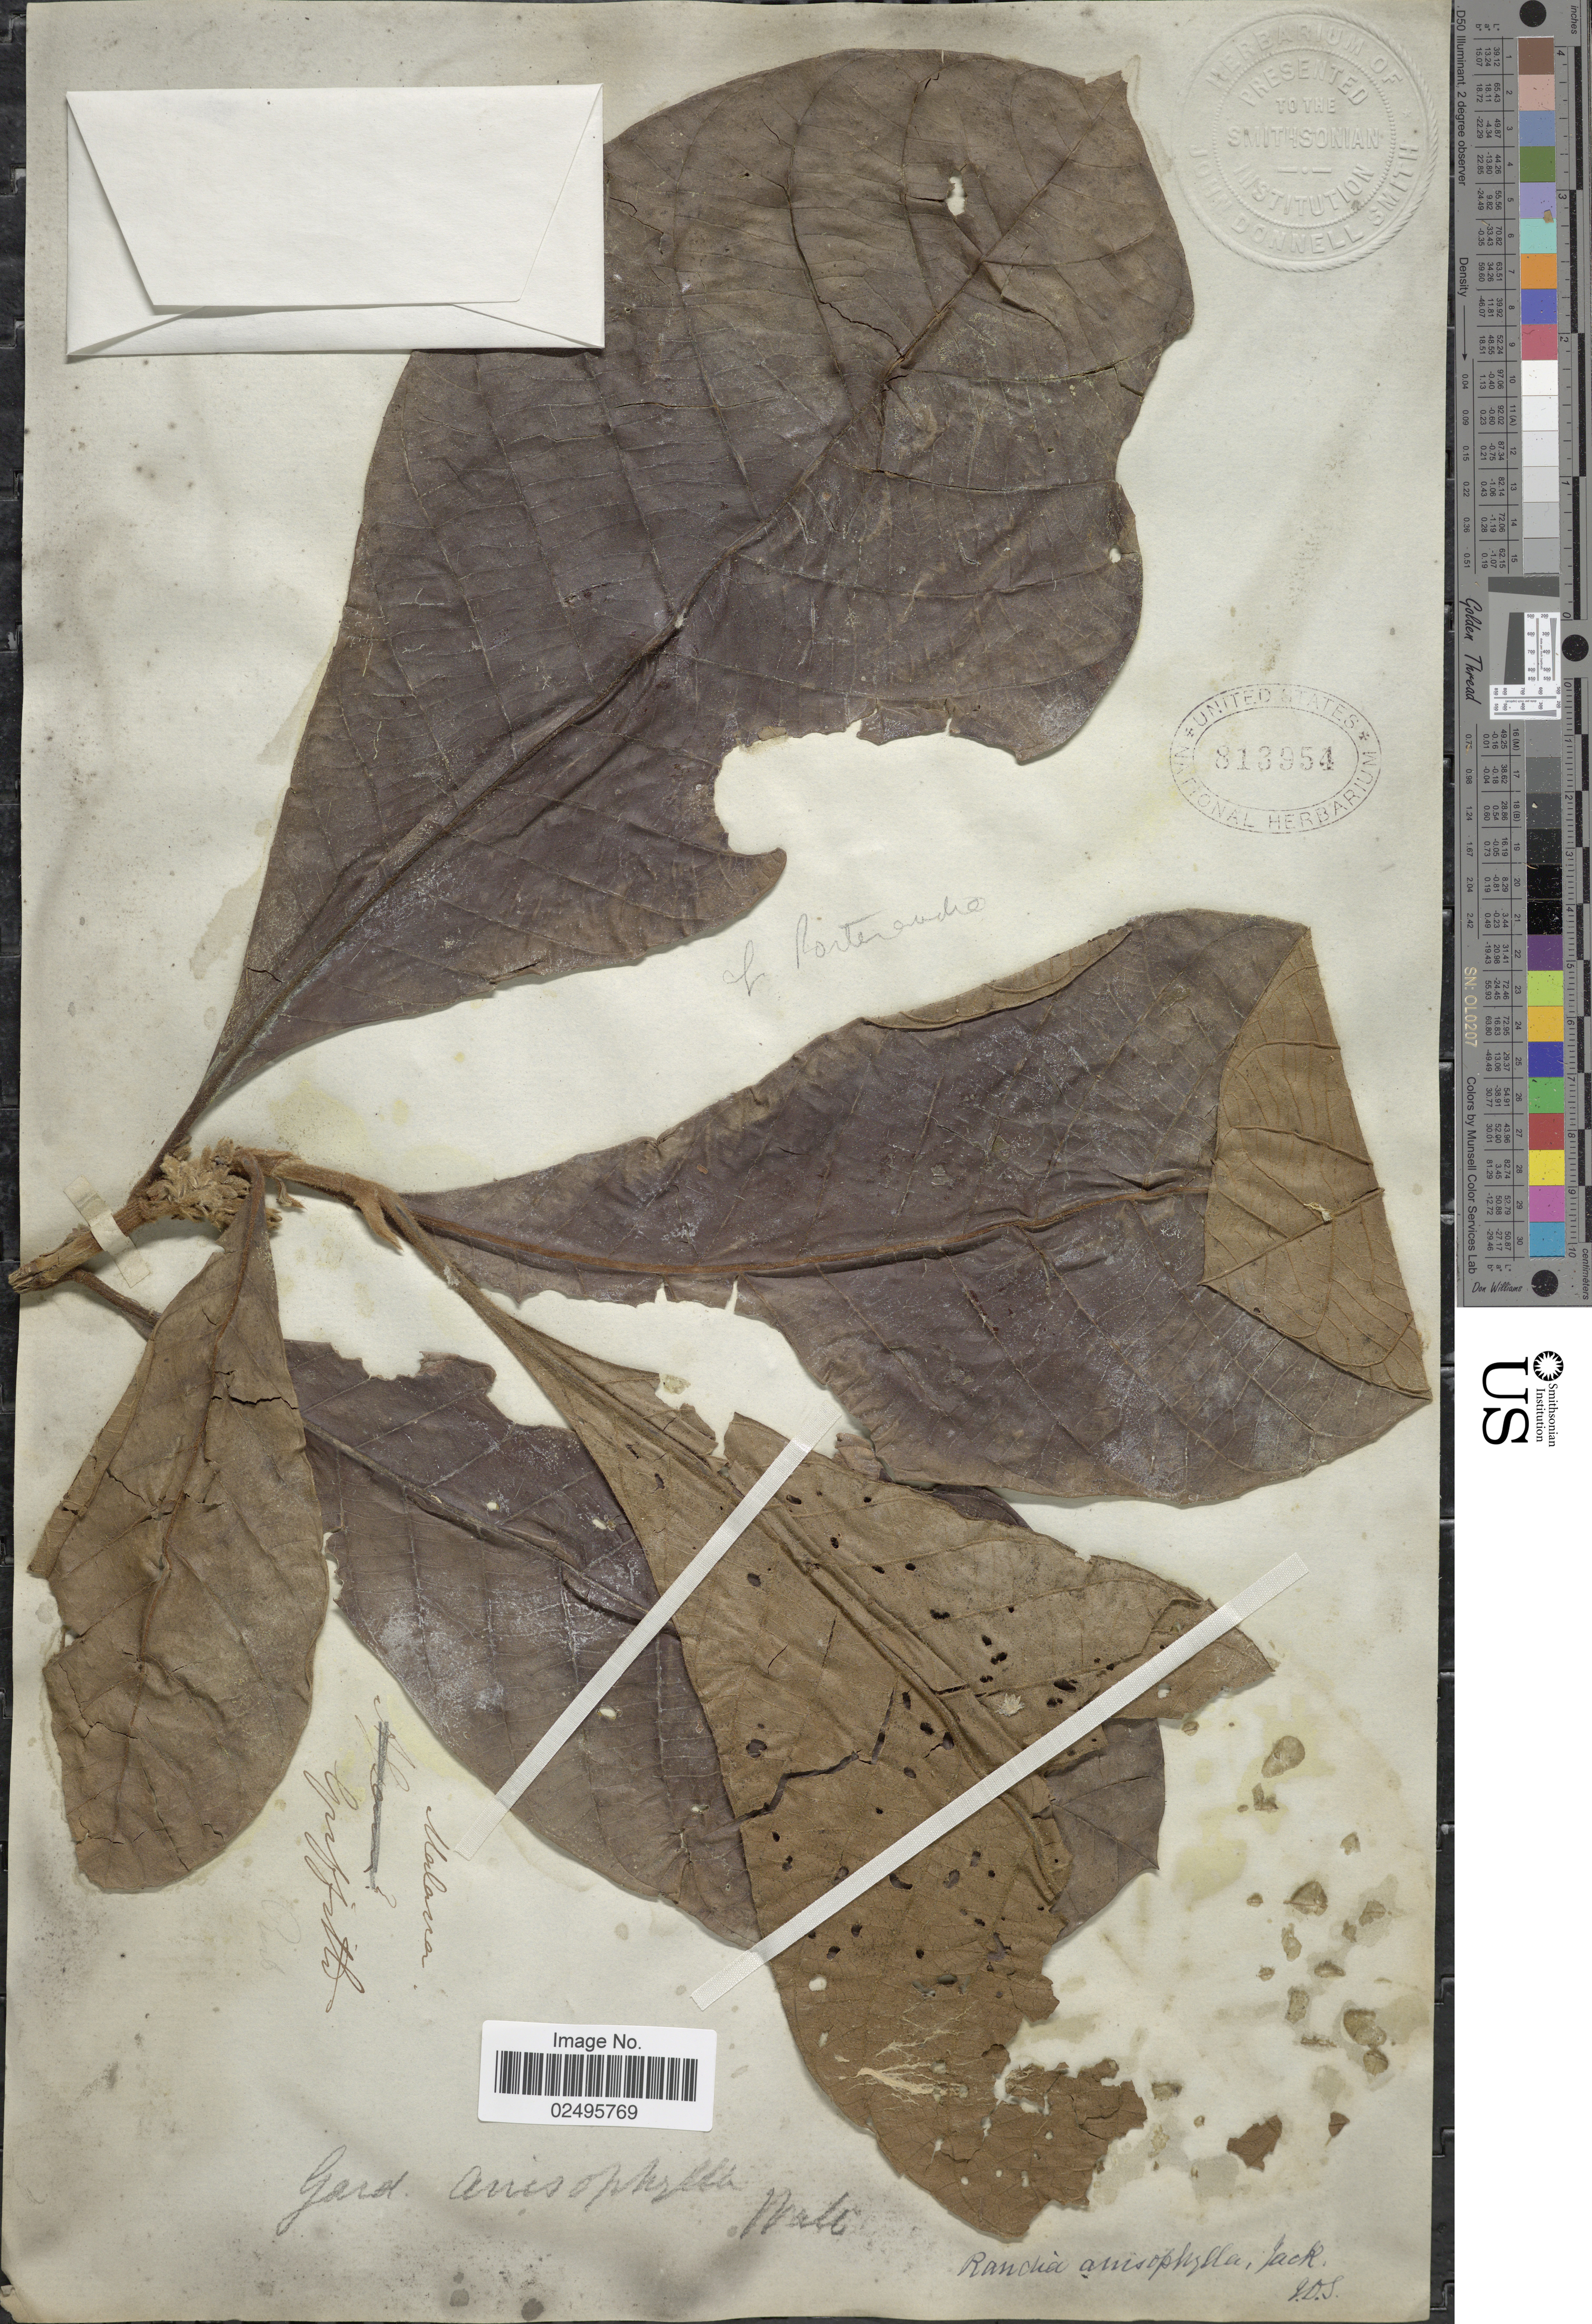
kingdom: Plantae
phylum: Tracheophyta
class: Magnoliopsida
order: Gentianales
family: Rubiaceae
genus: Porterandia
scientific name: Porterandia anisophylla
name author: (Jack ex Roxb.) Ridl.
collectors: -. Griffith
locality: Malarra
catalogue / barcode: US 813954